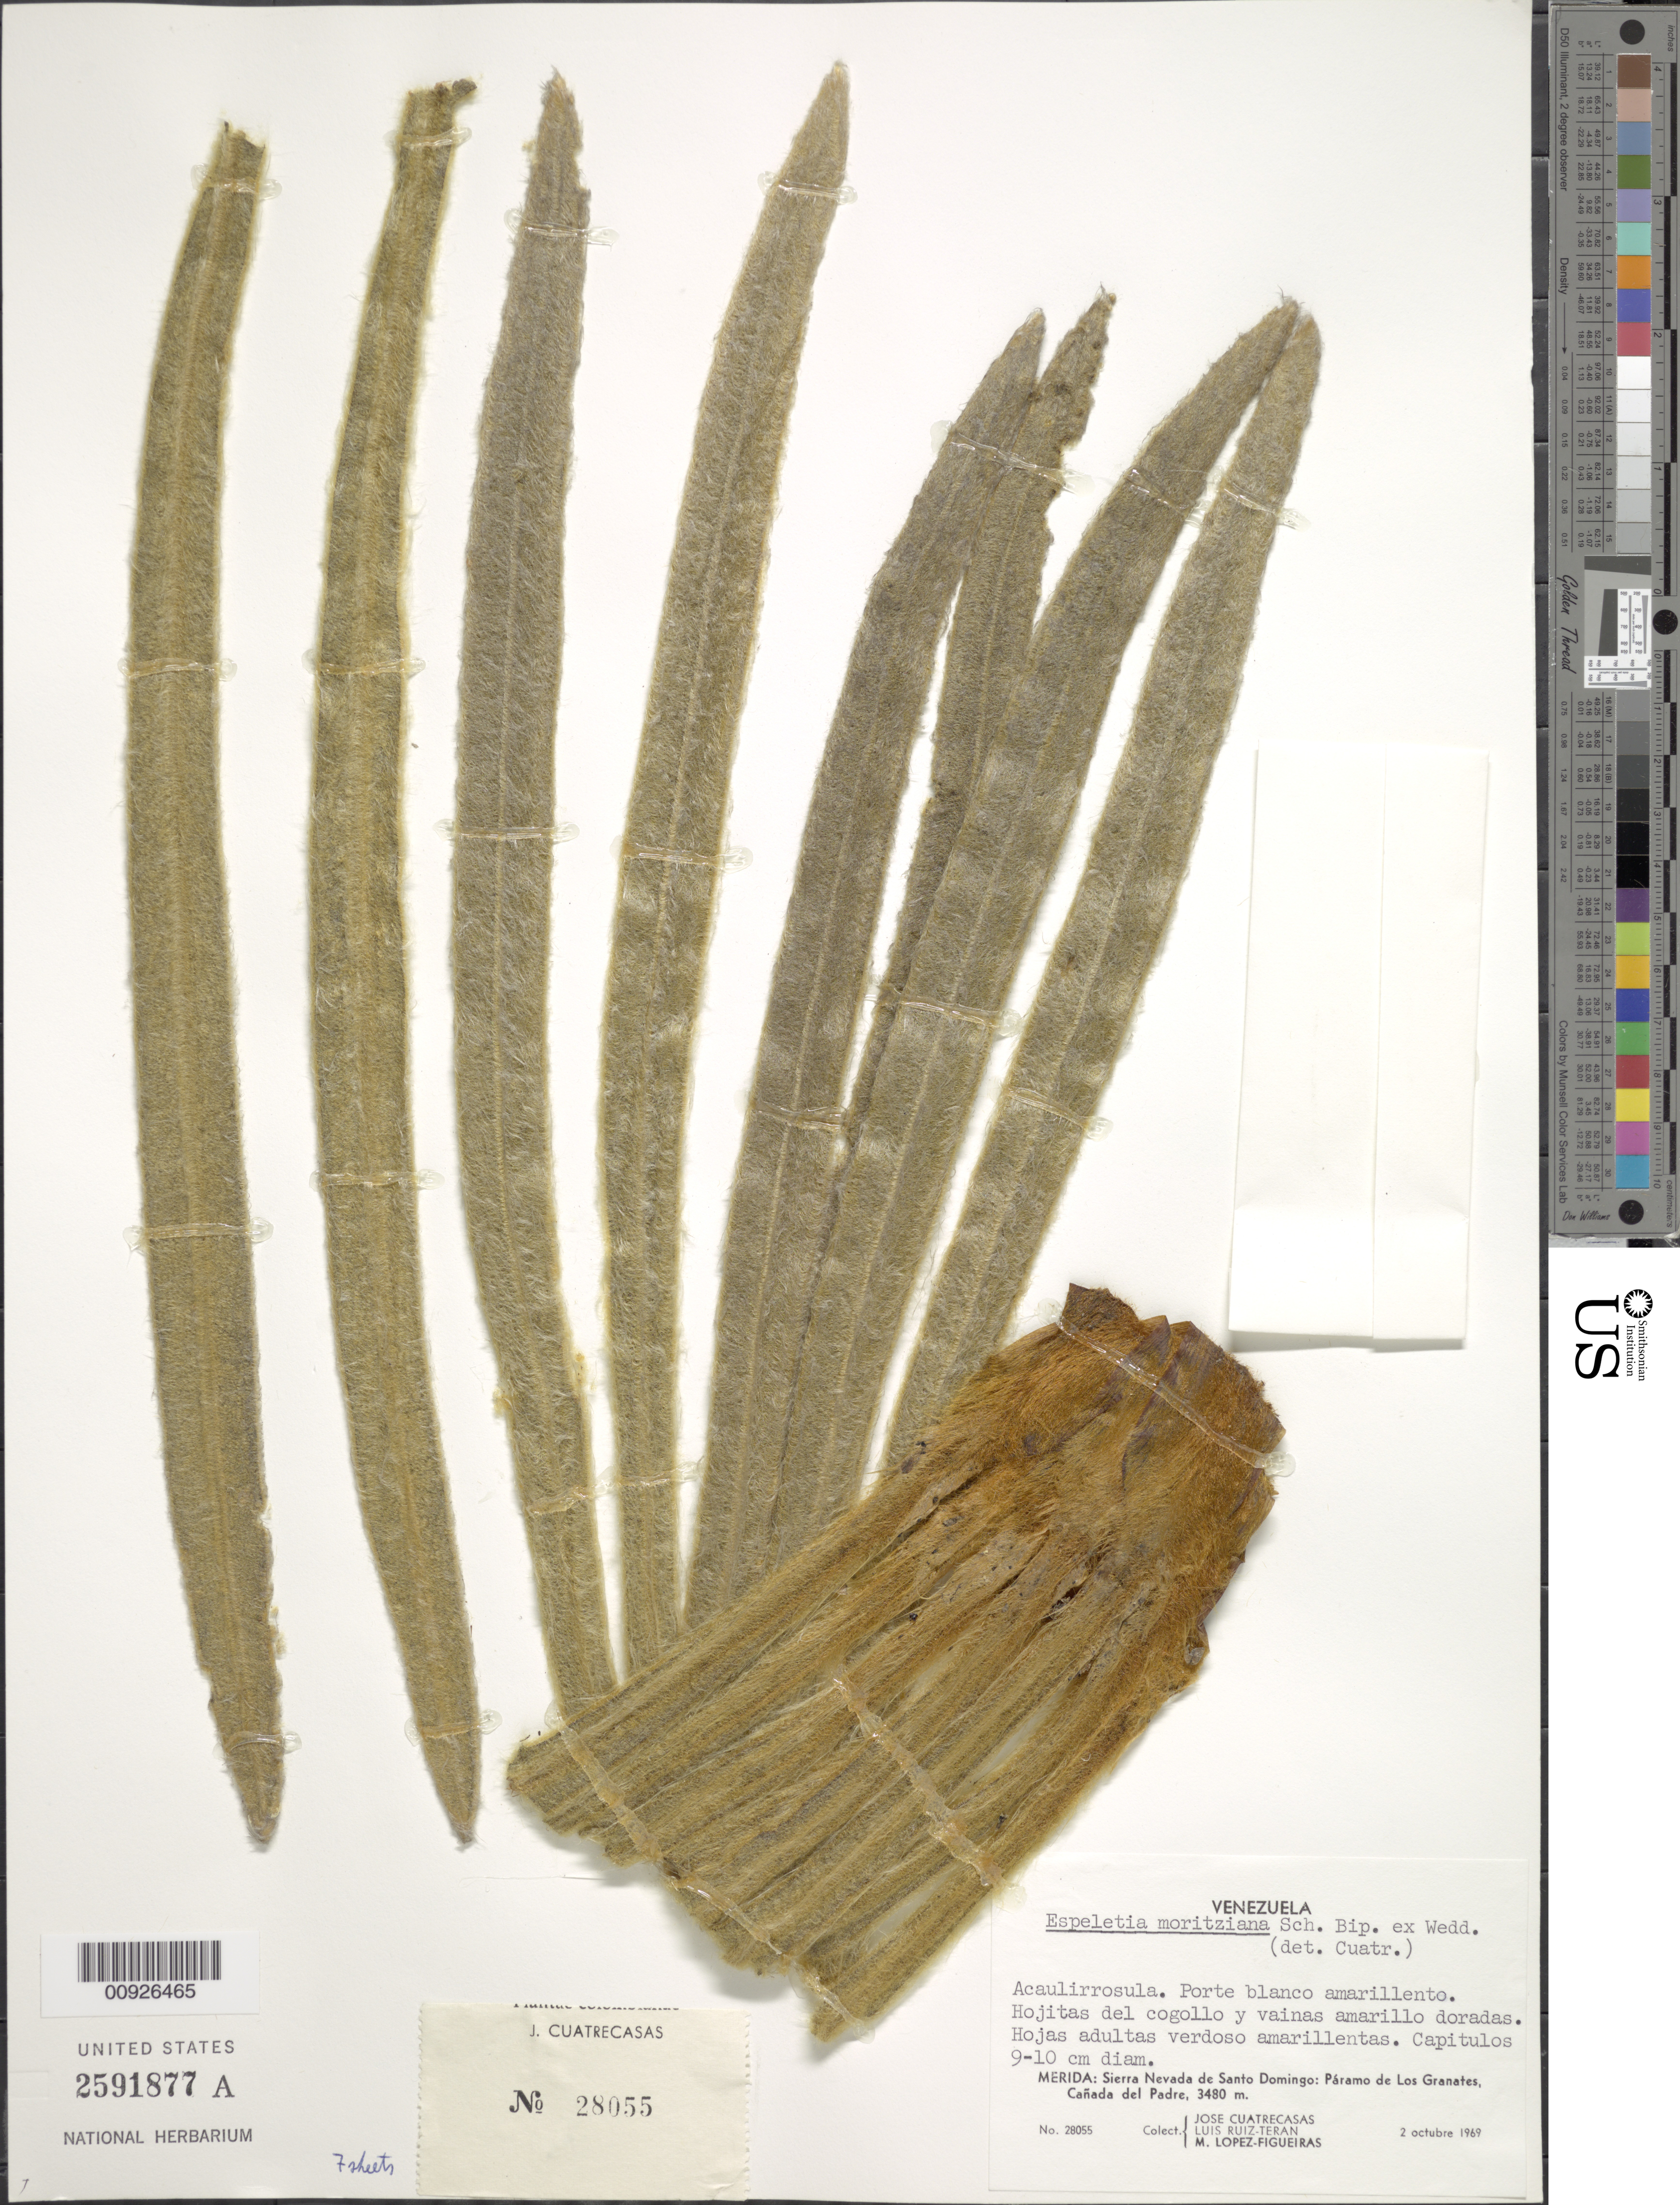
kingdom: Plantae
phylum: Tracheophyta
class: Magnoliopsida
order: Asterales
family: Asteraceae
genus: Coespeletia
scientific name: Coespeletia moritziana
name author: (Sch. Bip. ex Wedd.) Cuatrec.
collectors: J. Cuatrecasas, L. E. Ruíz-Terán & M. López Figueiras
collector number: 28055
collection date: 1969-10-02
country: Venezuela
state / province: Mérida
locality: P. de los Granates. Sierra Nevada de Santo Domingo: Cañada del Padre.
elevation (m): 3480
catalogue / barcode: US 2591877A